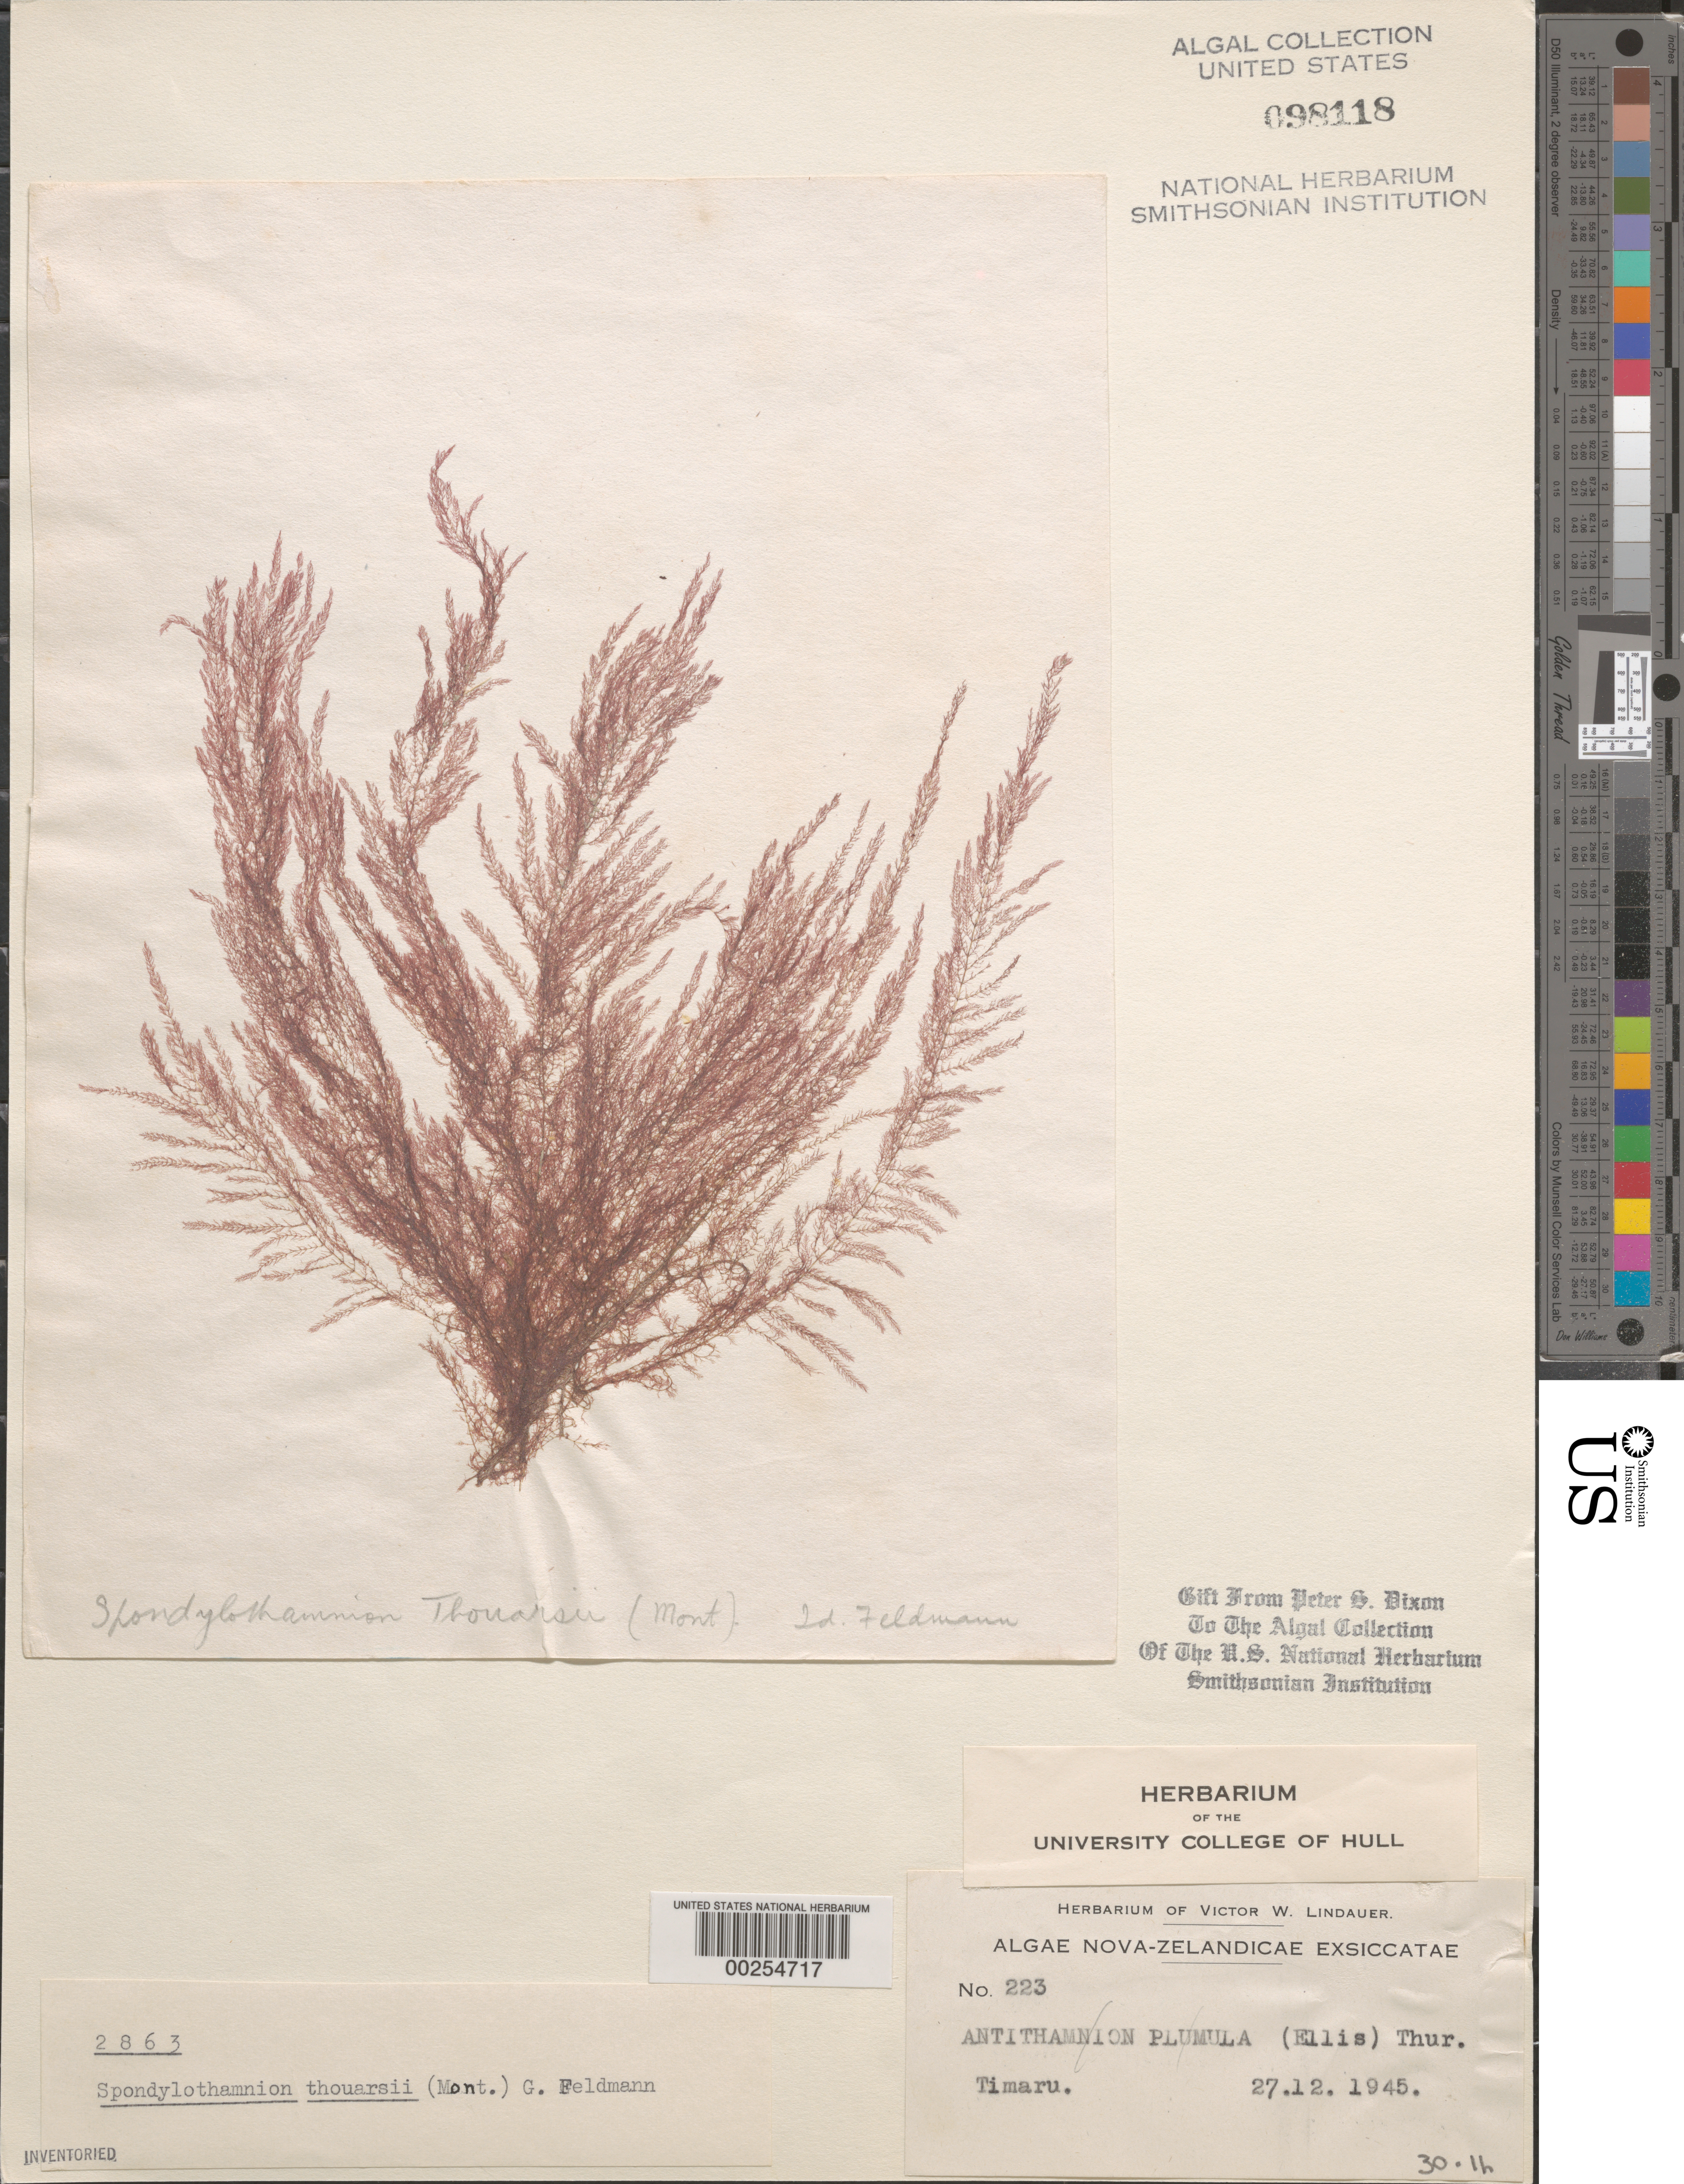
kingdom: Plantae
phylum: Rhodophyta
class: Florideophyceae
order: Ceramiales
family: Wrangeliaceae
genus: Medeiothamnion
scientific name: Medeiothamnion thouarsii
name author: (Montagne) M.J. Wynne & C.W.Schneid.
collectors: V. Lindauer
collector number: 223 & PSD 2863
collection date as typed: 27 Dec 1945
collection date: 1945-12-27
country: New Zealand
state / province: Canterbury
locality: Timaru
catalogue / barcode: US 98118